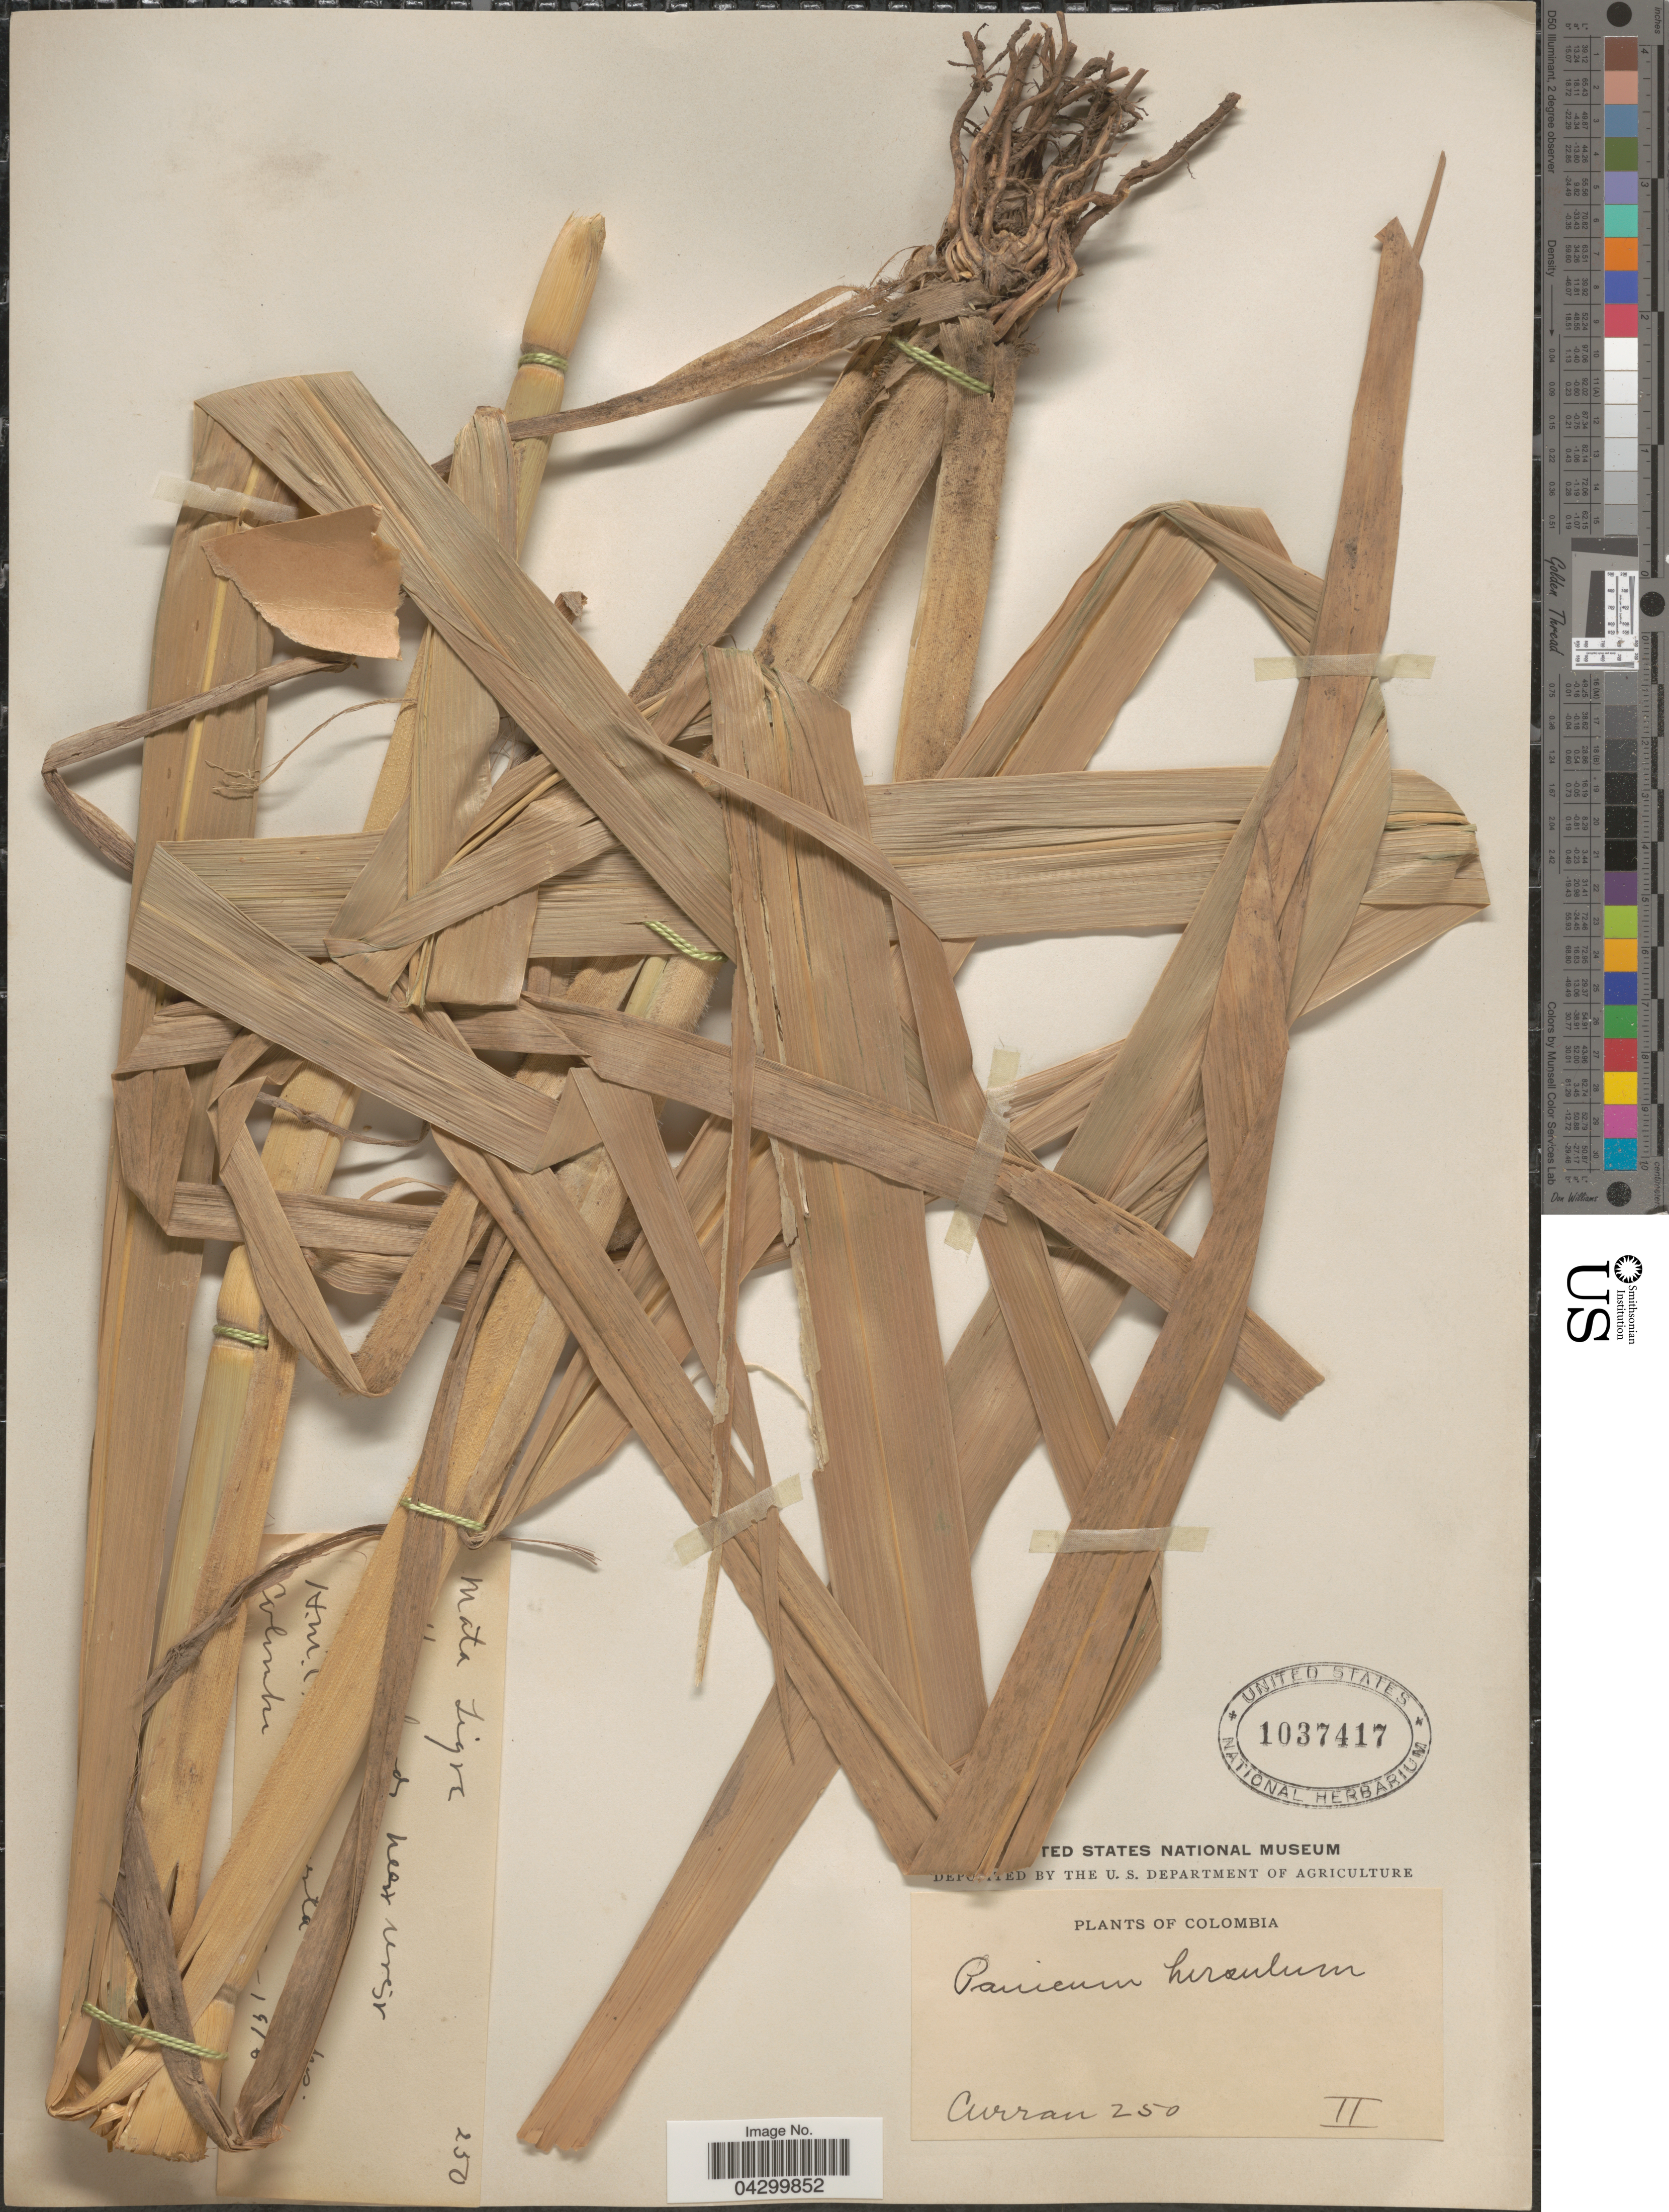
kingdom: Plantae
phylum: Tracheophyta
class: Liliopsida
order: Poales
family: Poaceae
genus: Panicum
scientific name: Panicum hirsutum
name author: Sw.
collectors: -- Curran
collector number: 250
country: Colombia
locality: Mata Tigre. [illegible text] near [illegible text]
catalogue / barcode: US 1037417